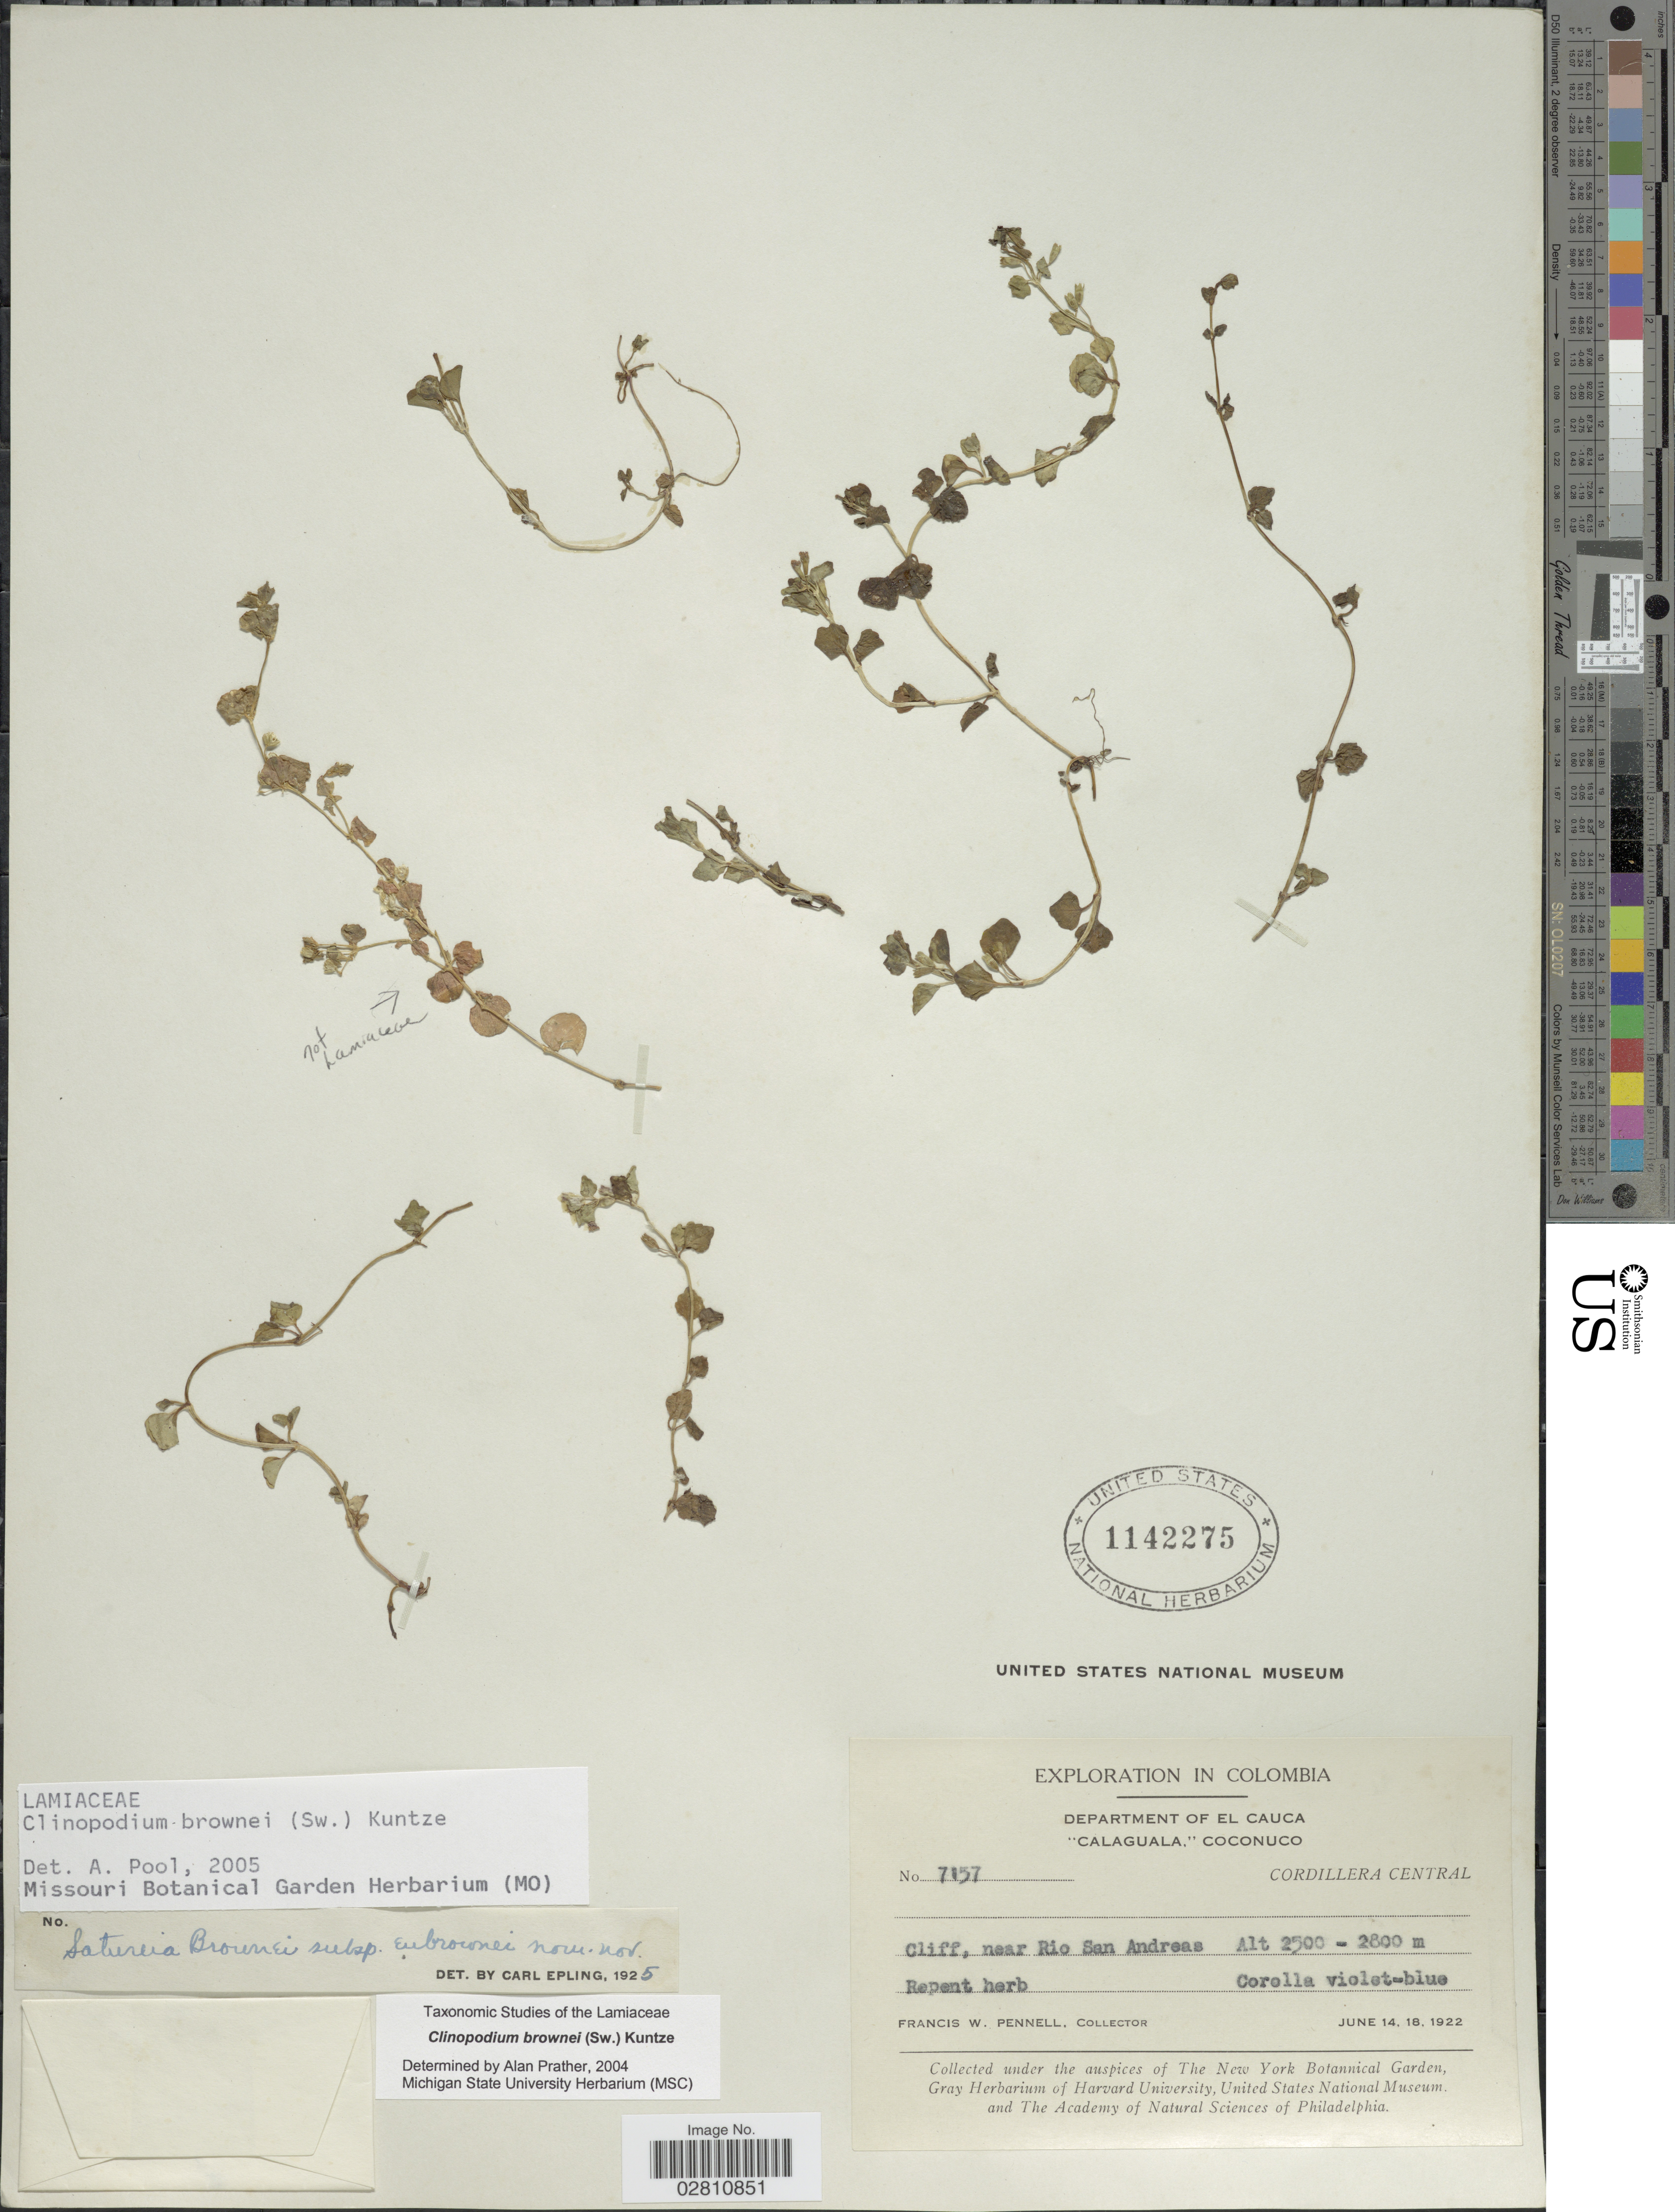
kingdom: Plantae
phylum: Tracheophyta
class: Magnoliopsida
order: Lamiales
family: Lamiaceae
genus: Clinopodium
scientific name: Clinopodium brownei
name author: (Sw.) Kuntze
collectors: F. W. Pennell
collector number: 7157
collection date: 1922-06-14/1922-06-18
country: Colombia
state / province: Cauca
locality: Department of El Cauca, "Calaguala," Coconuco, Cordillera Central, Cliff, near Rio San Andreas.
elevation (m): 2500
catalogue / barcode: US 1142275